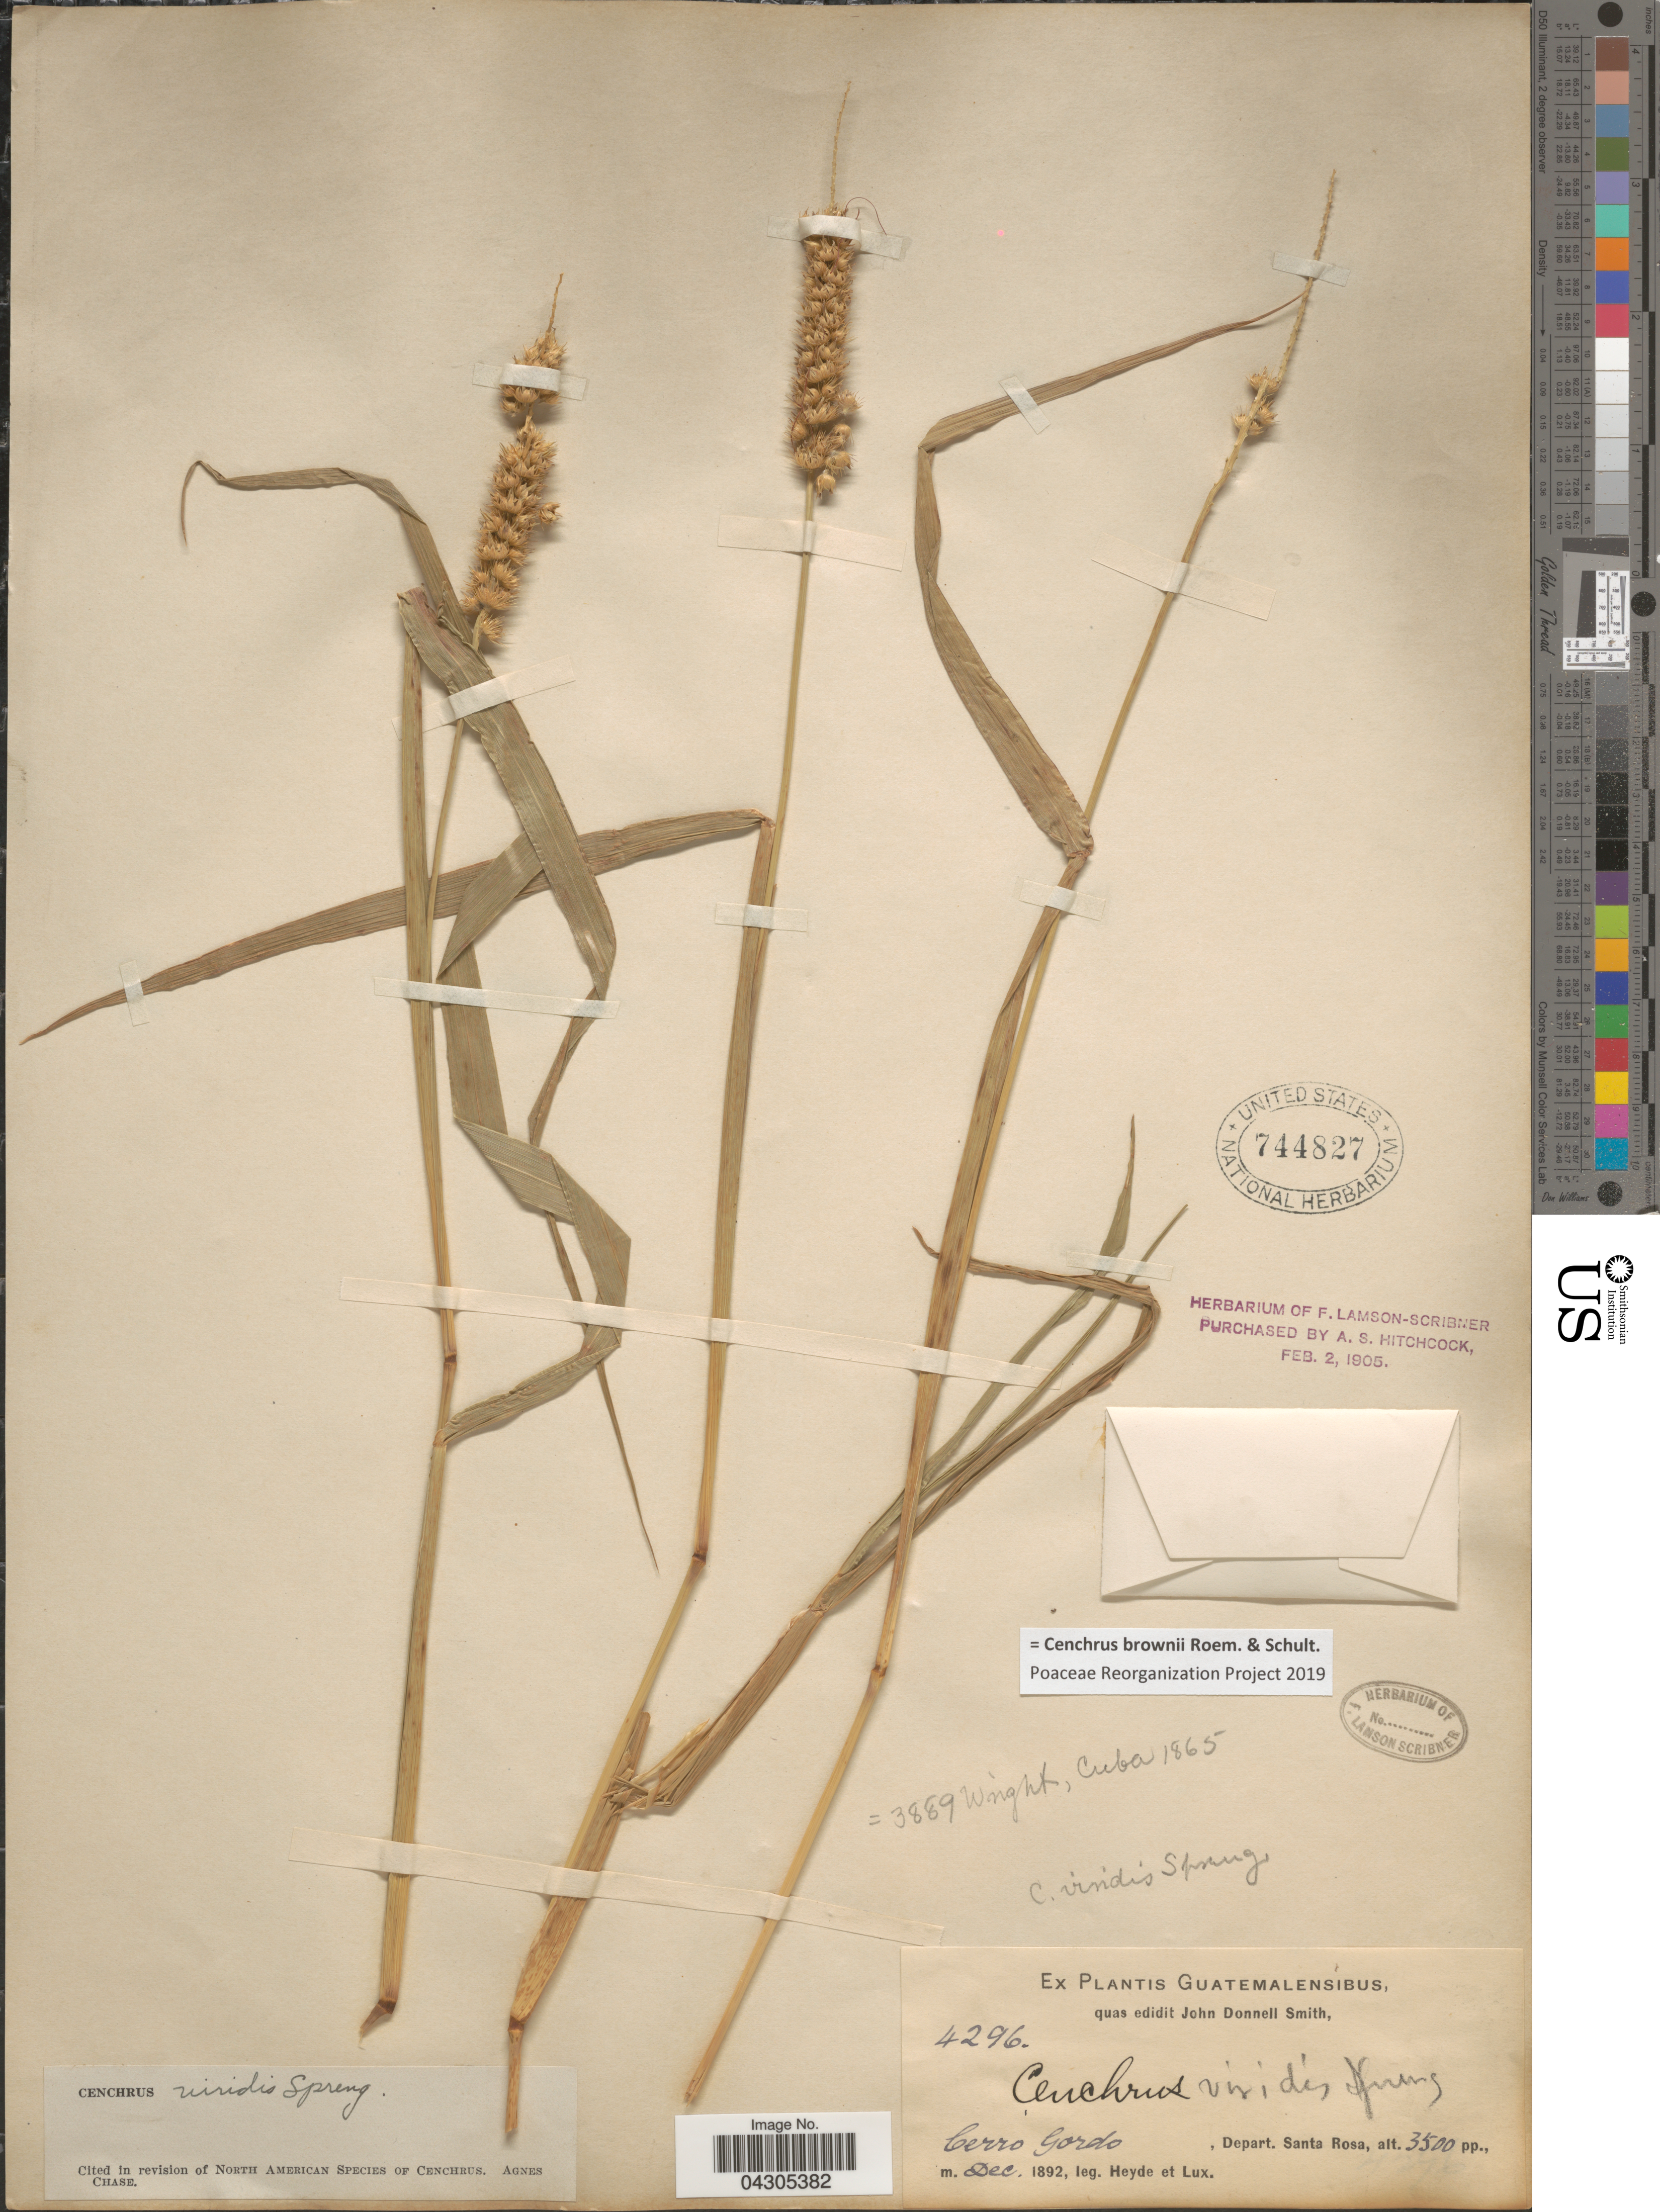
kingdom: Plantae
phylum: Tracheophyta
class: Liliopsida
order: Poales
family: Poaceae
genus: Cenchrus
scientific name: Cenchrus brownii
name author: Roem. & Schult.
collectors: Heyde & Lux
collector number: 4296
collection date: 1892-12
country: Guatemala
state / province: Santa Rosa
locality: Cerro Gordo, Depart. Santa Rosa.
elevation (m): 1067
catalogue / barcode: US 744827